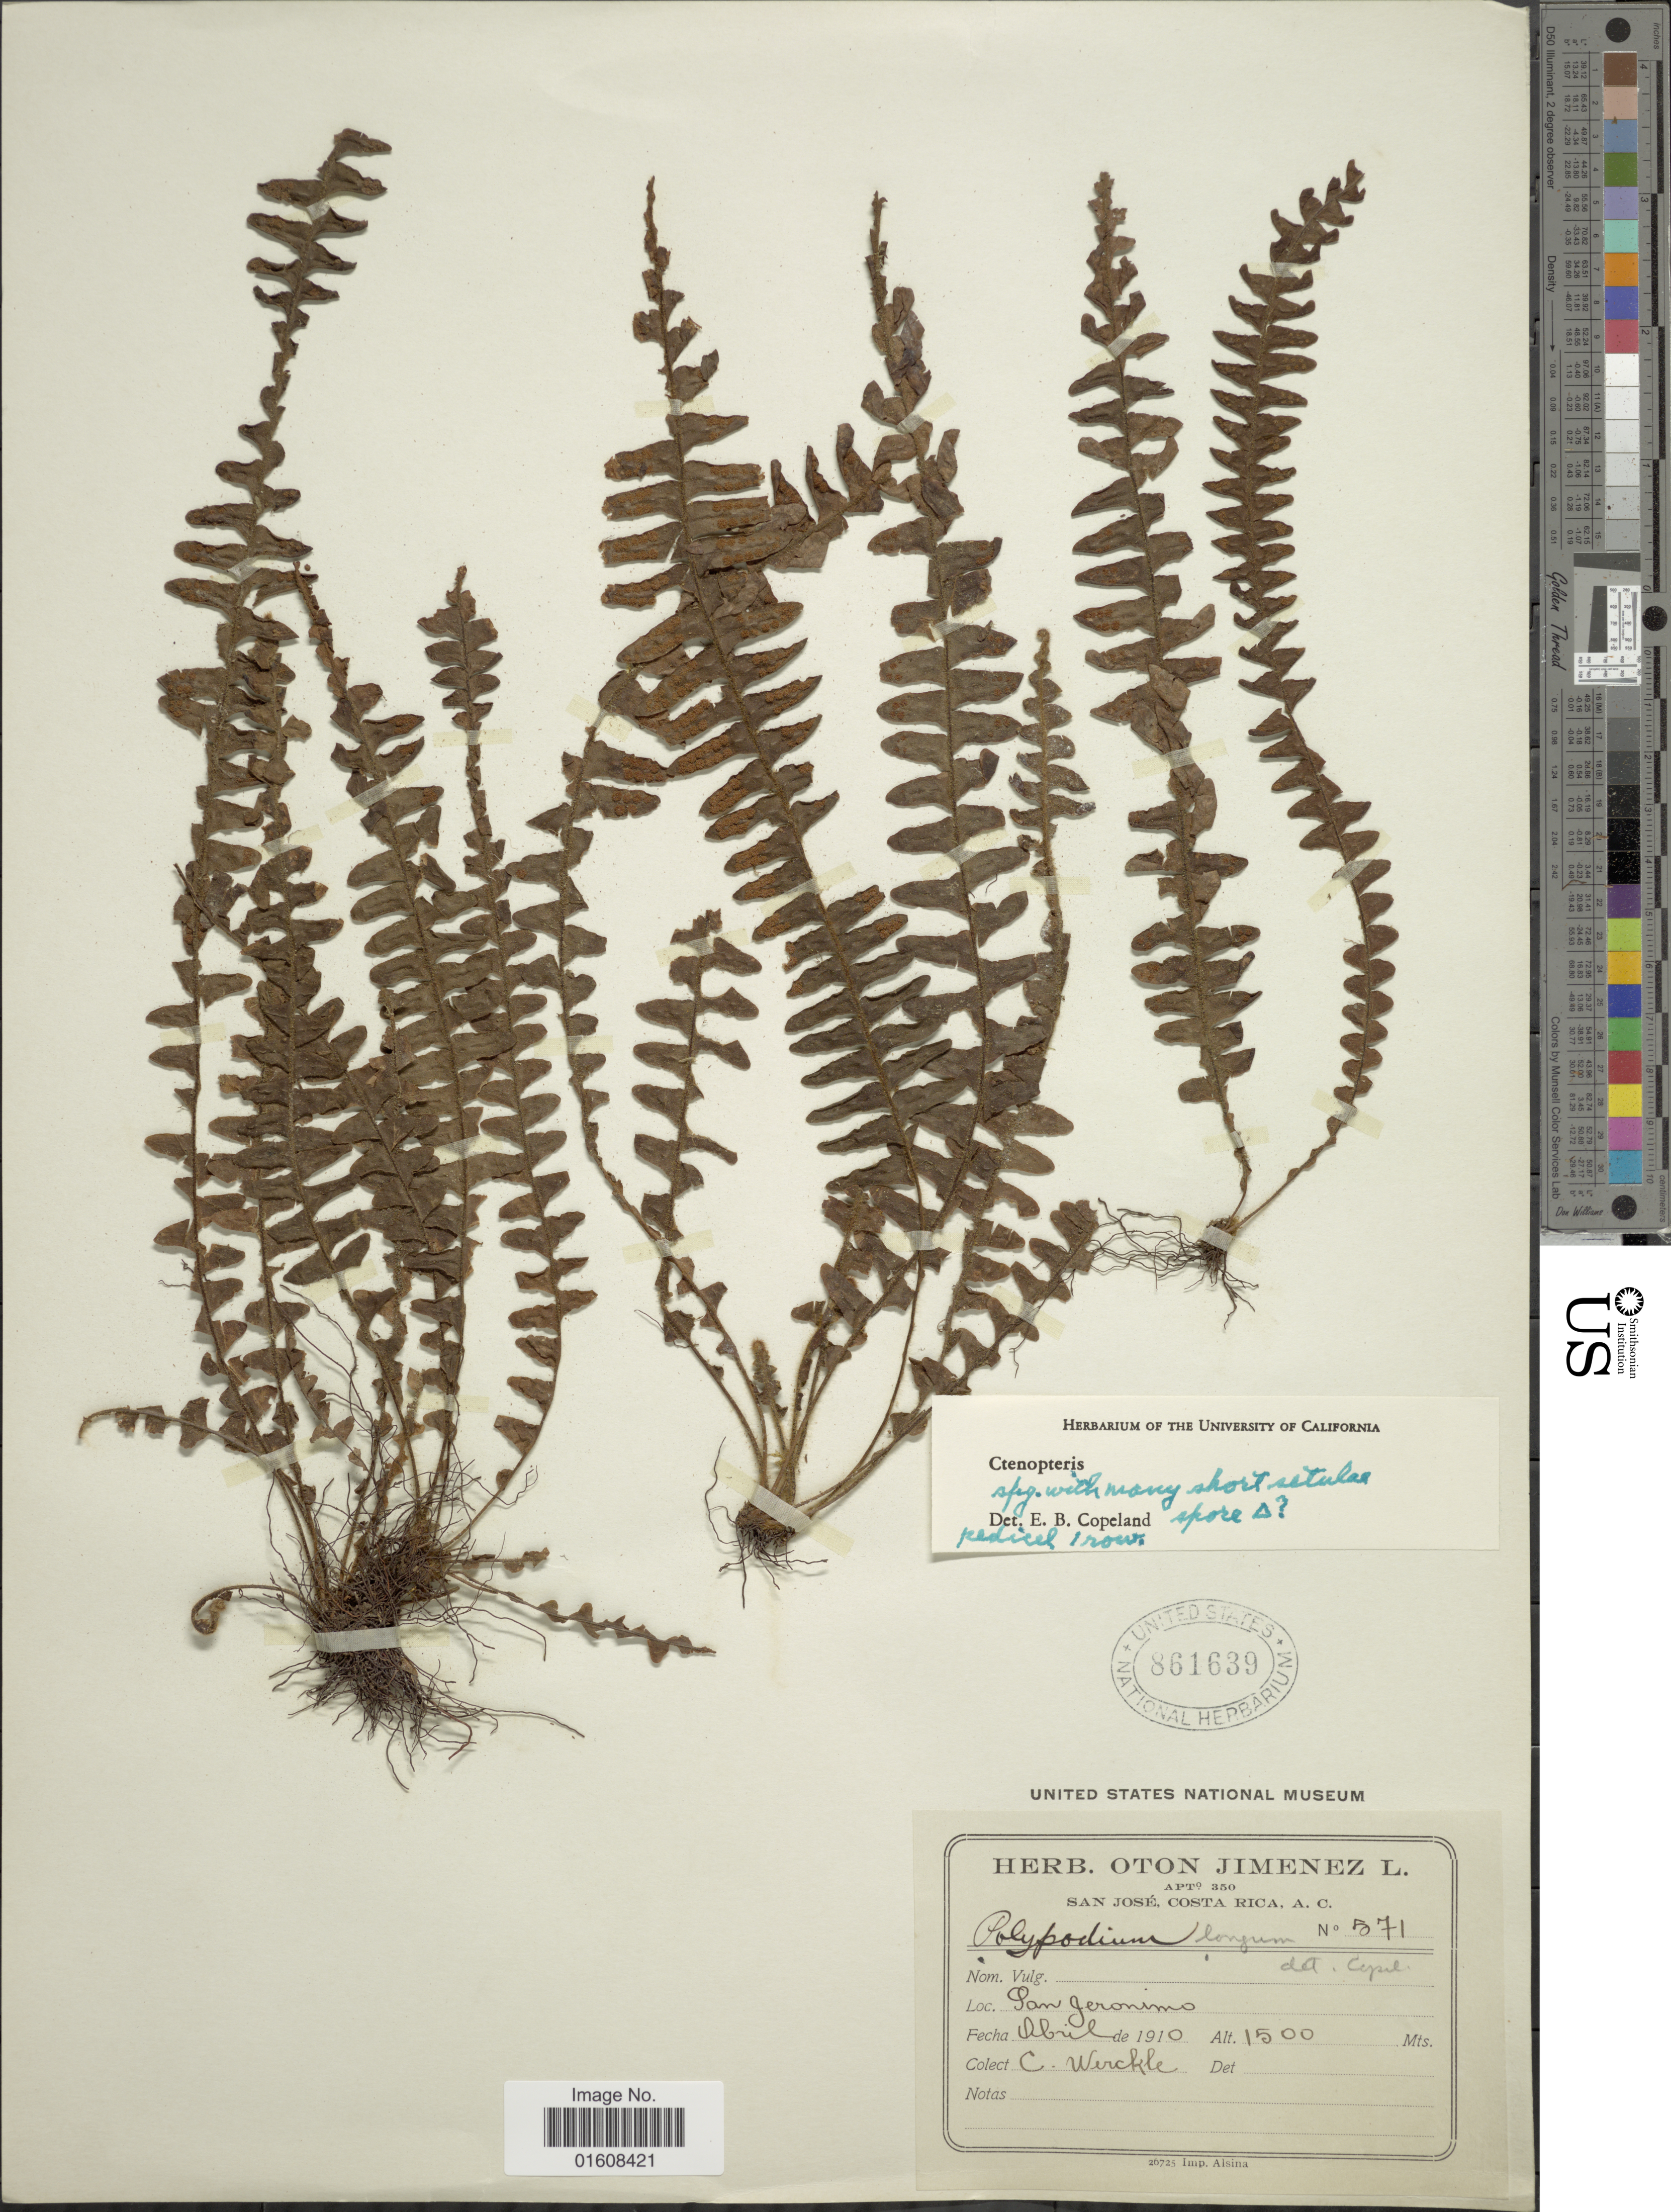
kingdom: Plantae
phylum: Tracheophyta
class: Polypodiopsida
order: Polypodiales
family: Polypodiaceae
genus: Alansmia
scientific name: Alansmia lanigera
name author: (Desv.) Moguel & M. Kessler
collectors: C. Wercklé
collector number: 571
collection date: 1910-04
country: Costa Rica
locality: San Jerónimo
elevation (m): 1500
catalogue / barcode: US 861639